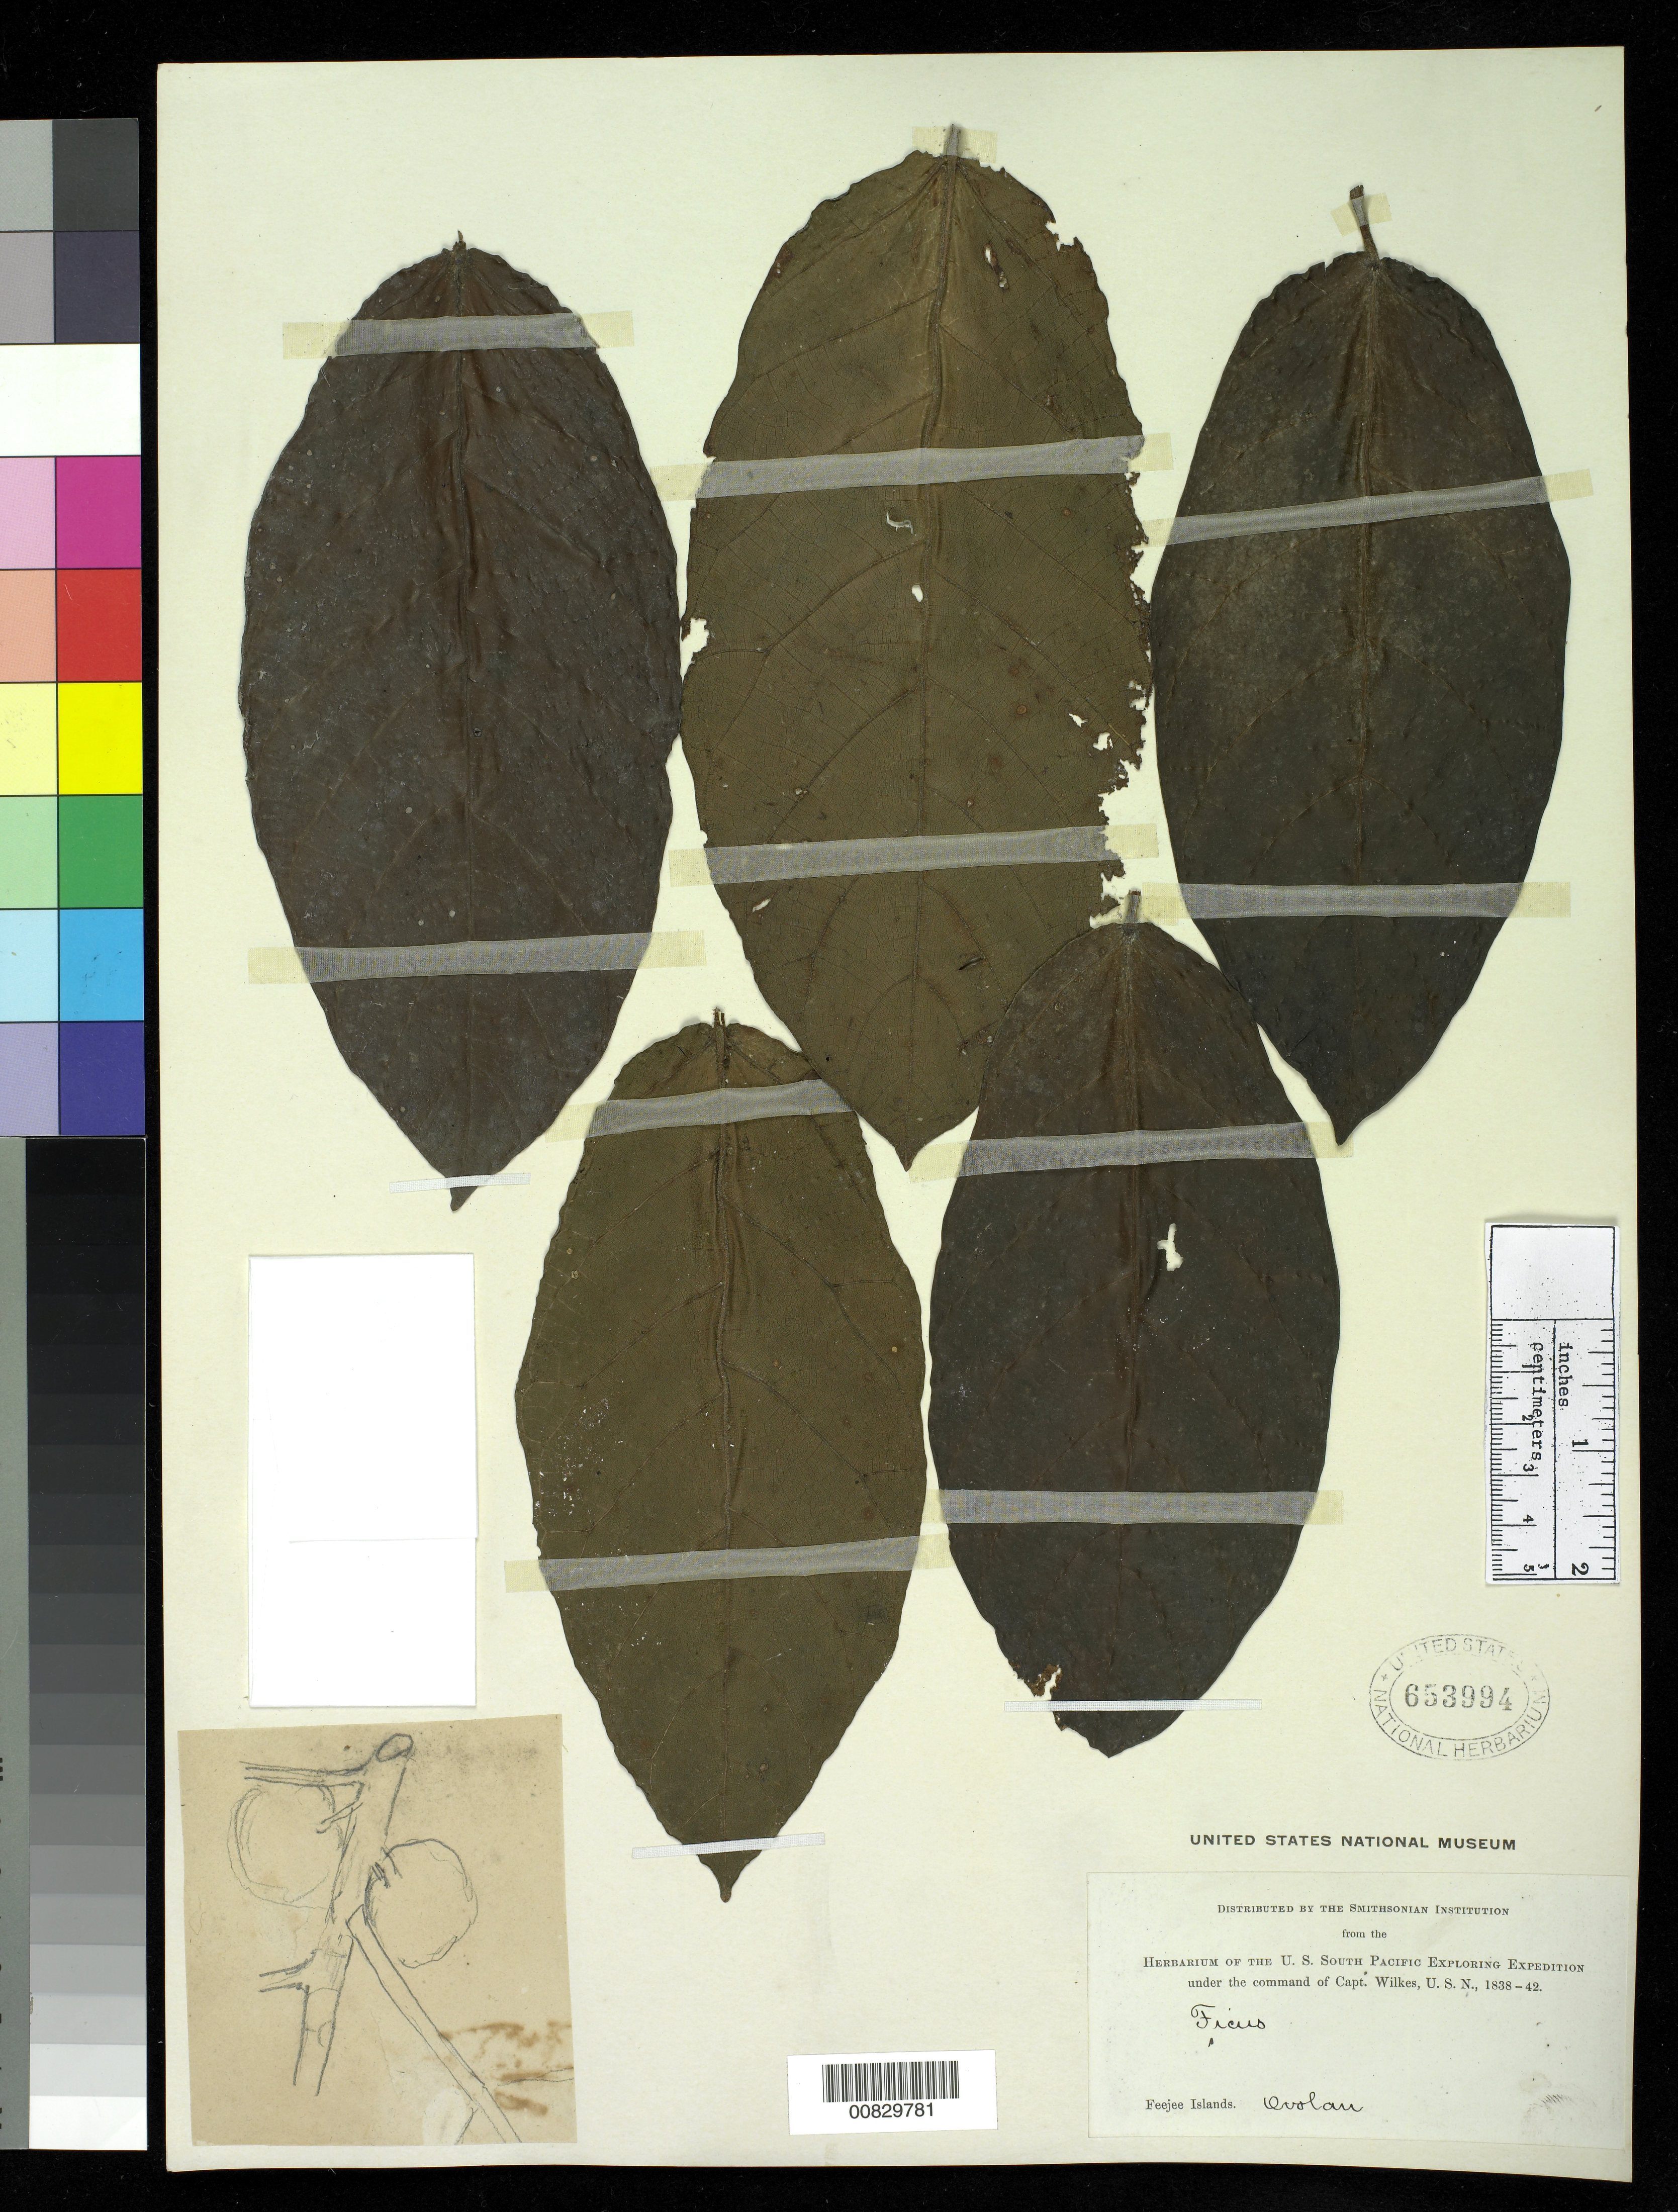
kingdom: Plantae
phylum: Tracheophyta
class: Magnoliopsida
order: Rosales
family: Moraceae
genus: Ficus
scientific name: Ficus sp.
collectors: Wilkes Explor. Exped.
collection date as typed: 1838 to -- --- 1842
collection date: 1838/1842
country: Fiji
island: Ovalau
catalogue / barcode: US 653994